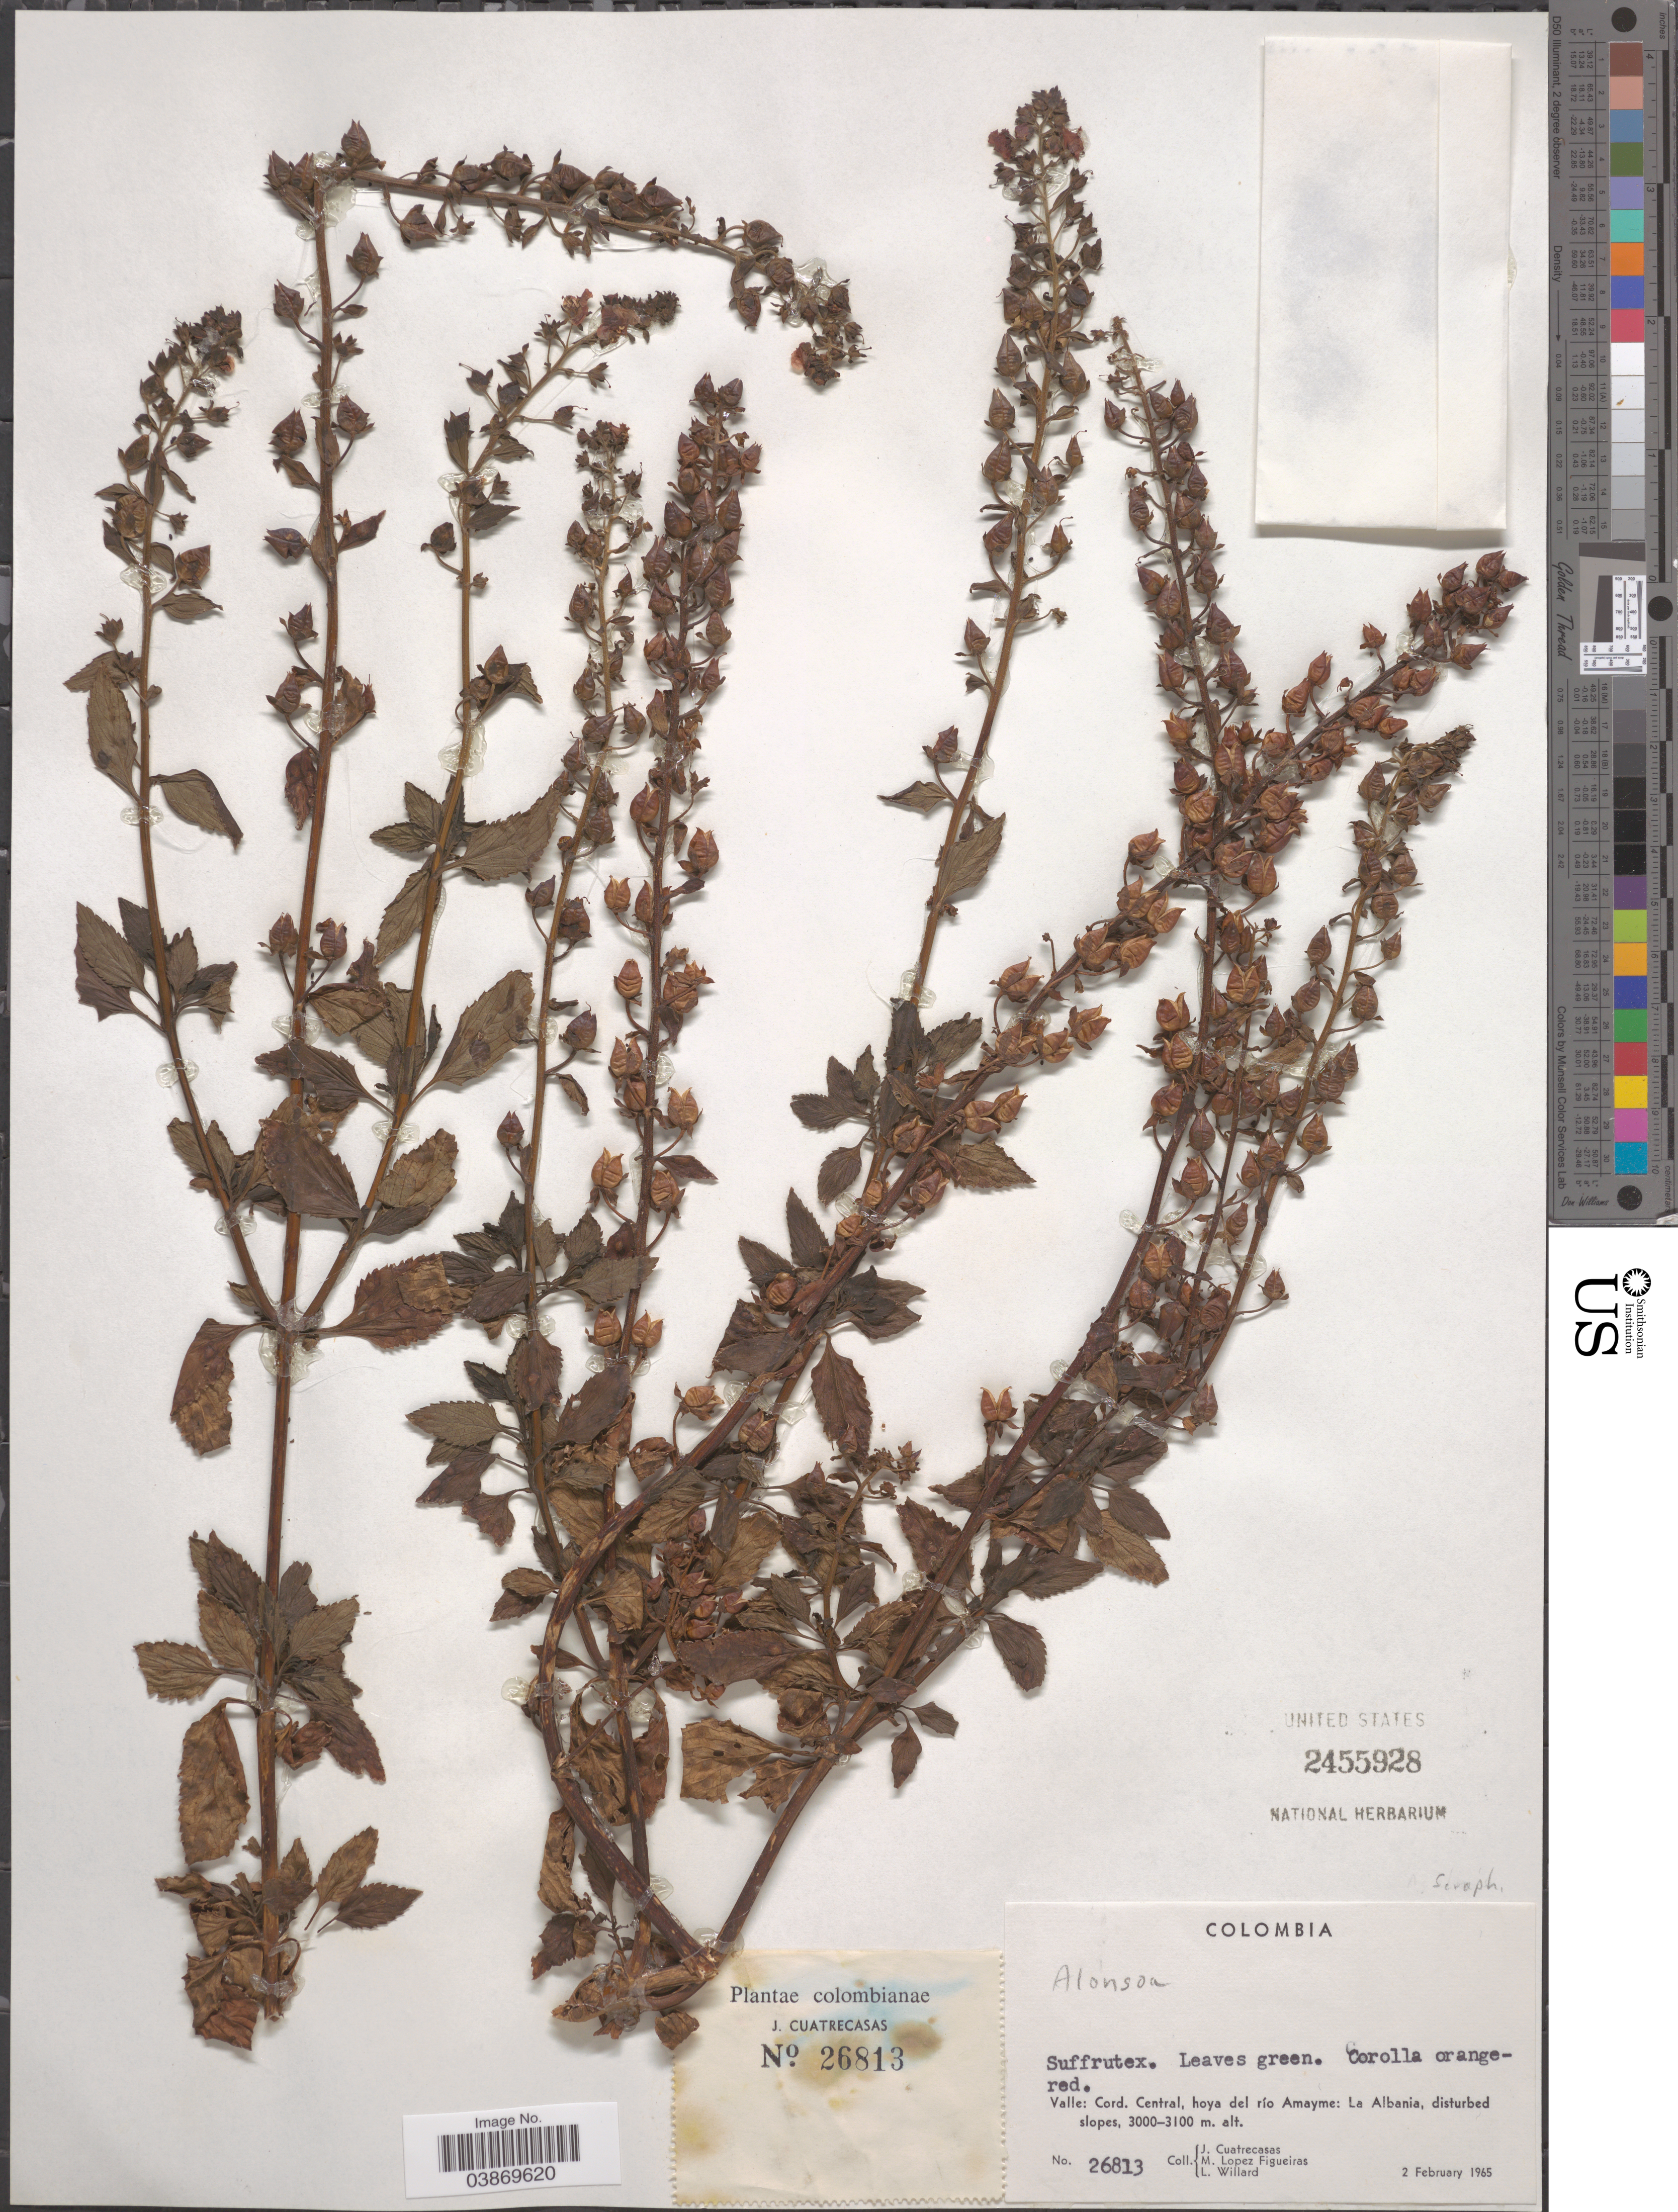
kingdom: Plantae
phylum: Tracheophyta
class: Magnoliopsida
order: Lamiales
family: Scrophulariaceae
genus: Alonsoa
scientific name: Alonsoa sp.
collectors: J. Cuatrecasas, M. López Figueiras & L. Willard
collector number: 26813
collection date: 1965-02-02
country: Colombia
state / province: Valle del Cauca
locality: Valle: Cord. Central, hoya del río Amayme: La Albania.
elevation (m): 3000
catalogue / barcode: US 2455928